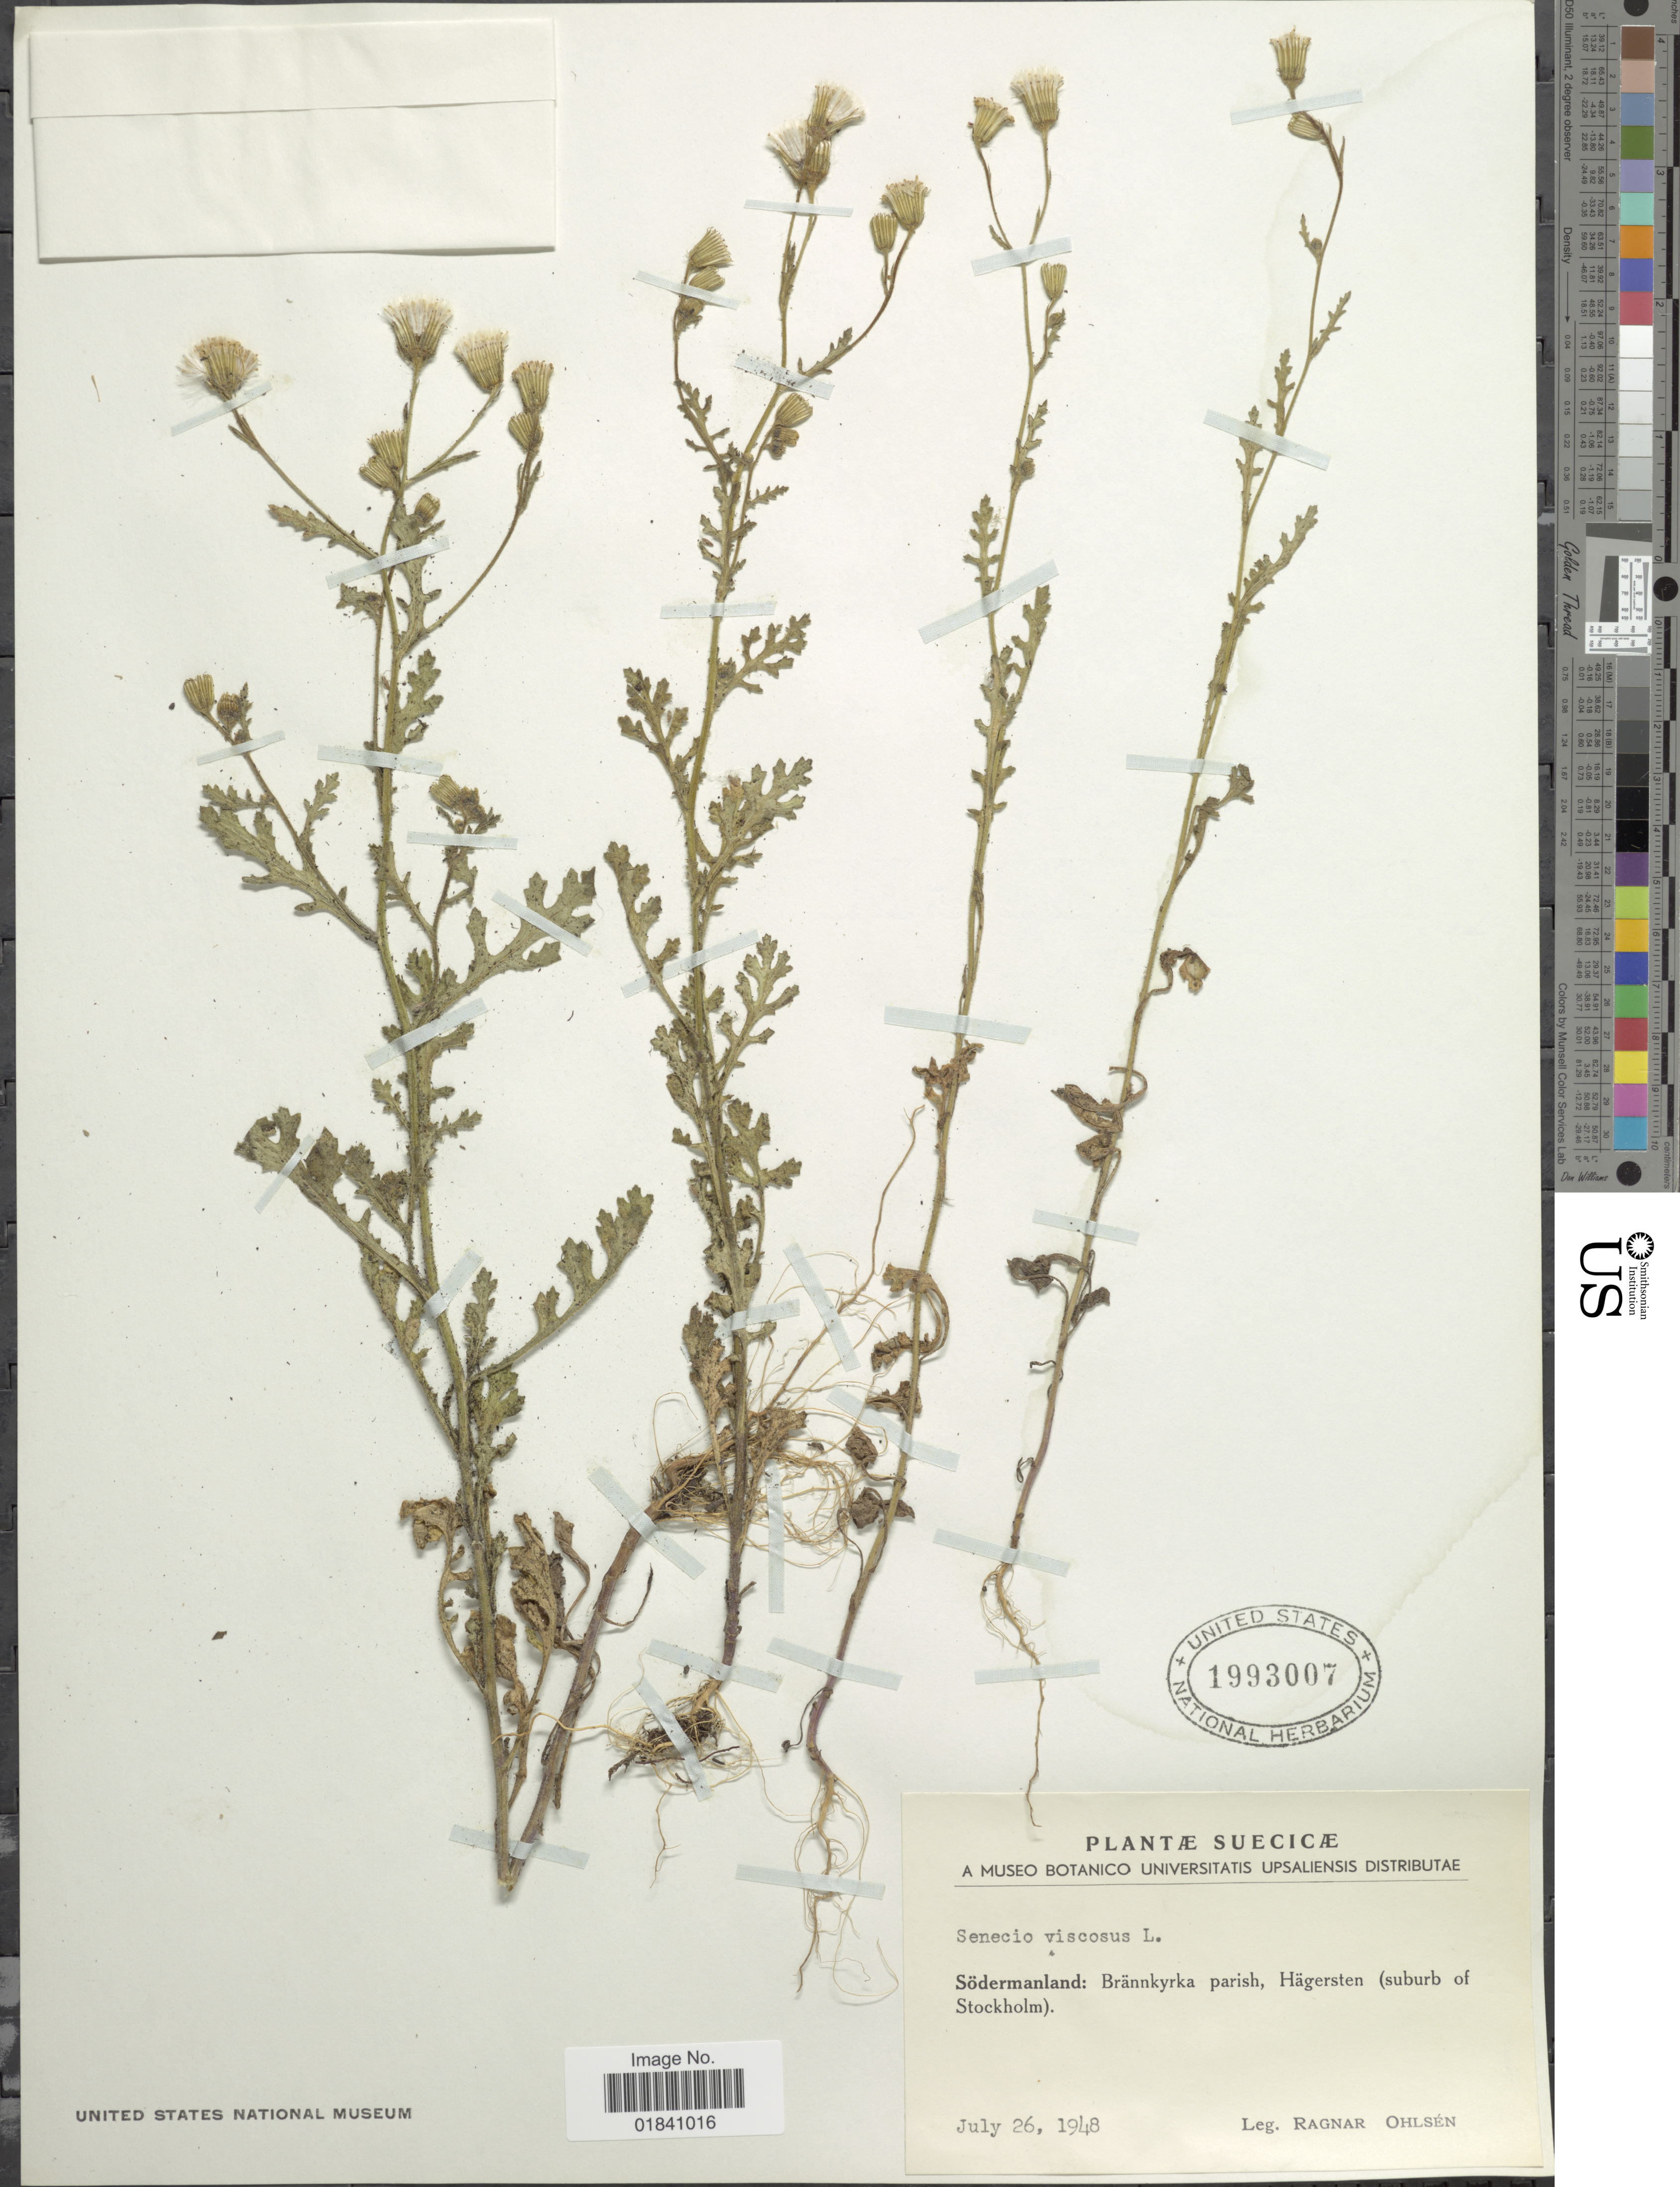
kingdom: Plantae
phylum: Tracheophyta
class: Magnoliopsida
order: Asterales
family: Asteraceae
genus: Senecio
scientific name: Senecio viscosus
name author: L.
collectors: R. Ohlsen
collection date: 1948-07-26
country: Sweden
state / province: Sodermanland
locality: Suecicae. Brännkyrka parish, Hägersten (suburb of Stockholm)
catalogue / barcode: US 1993007